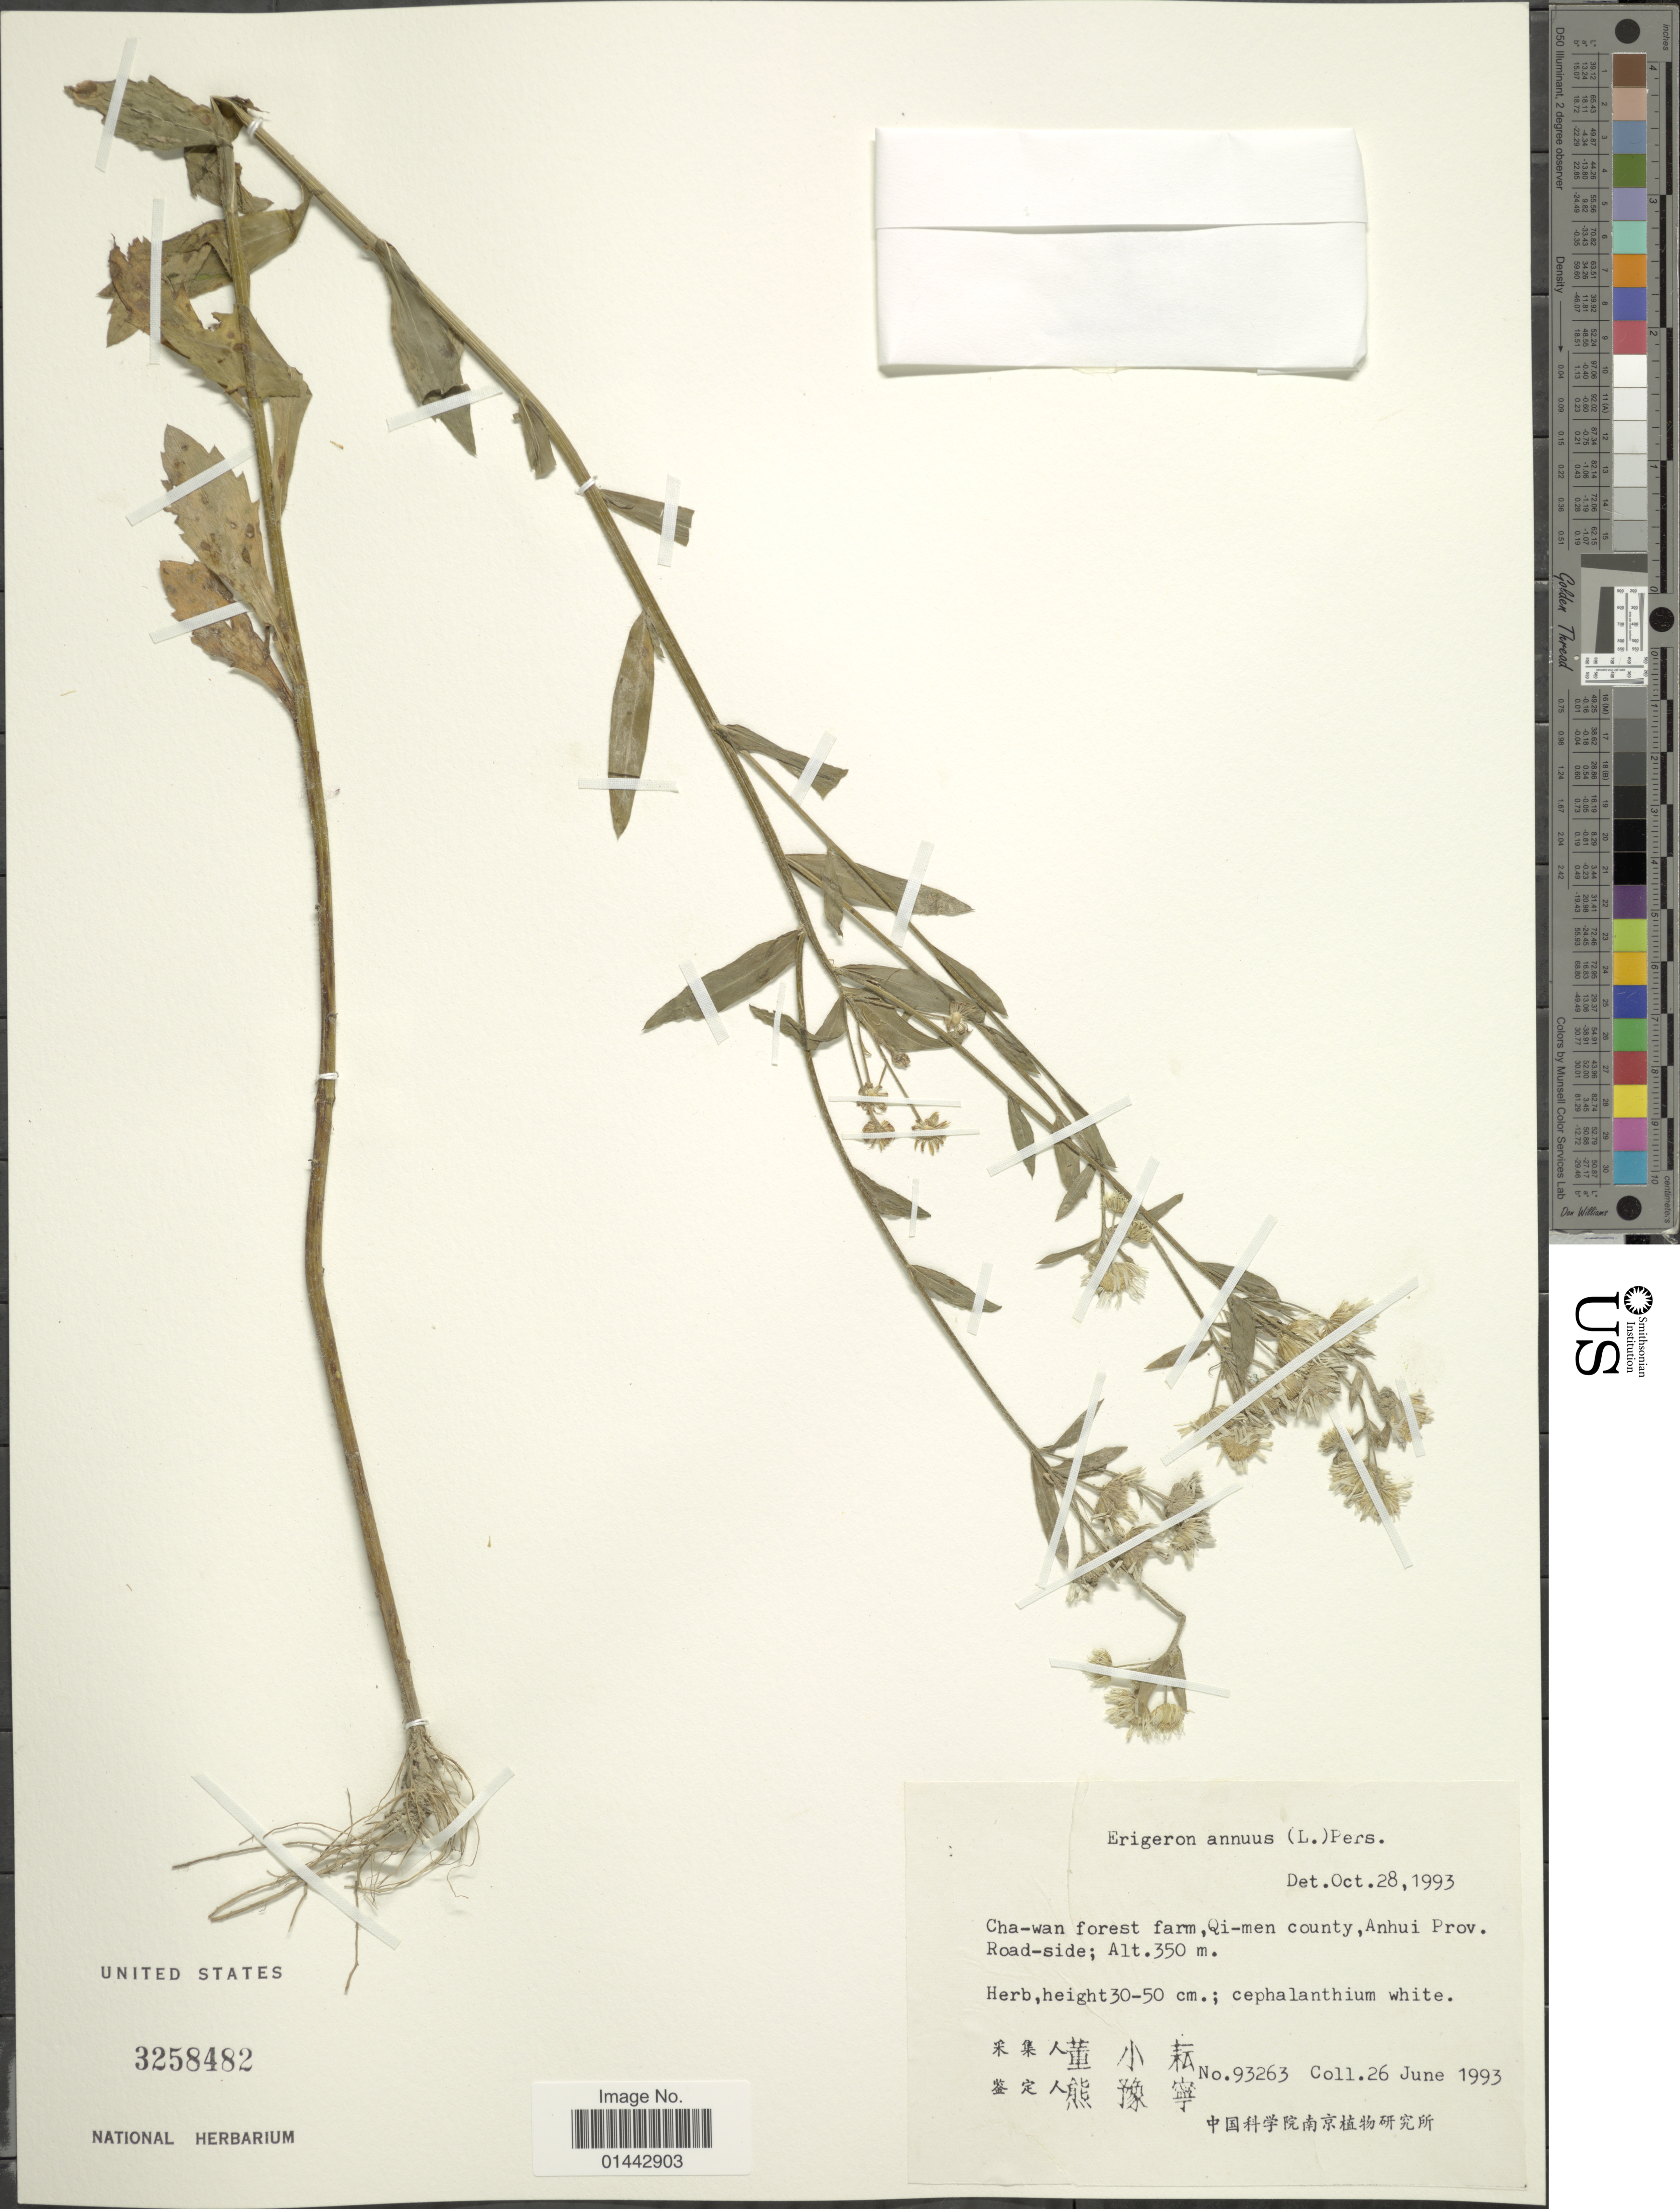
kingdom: Plantae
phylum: Tracheophyta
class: Magnoliopsida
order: Asterales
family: Asteraceae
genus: Erigeron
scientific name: Erigeron annuus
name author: (L.) Pers.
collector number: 93263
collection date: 1993-06-26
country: China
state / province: Anhui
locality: Cha-wan forest farm, Qi-men county, road-side.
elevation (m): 350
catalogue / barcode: US 3258482